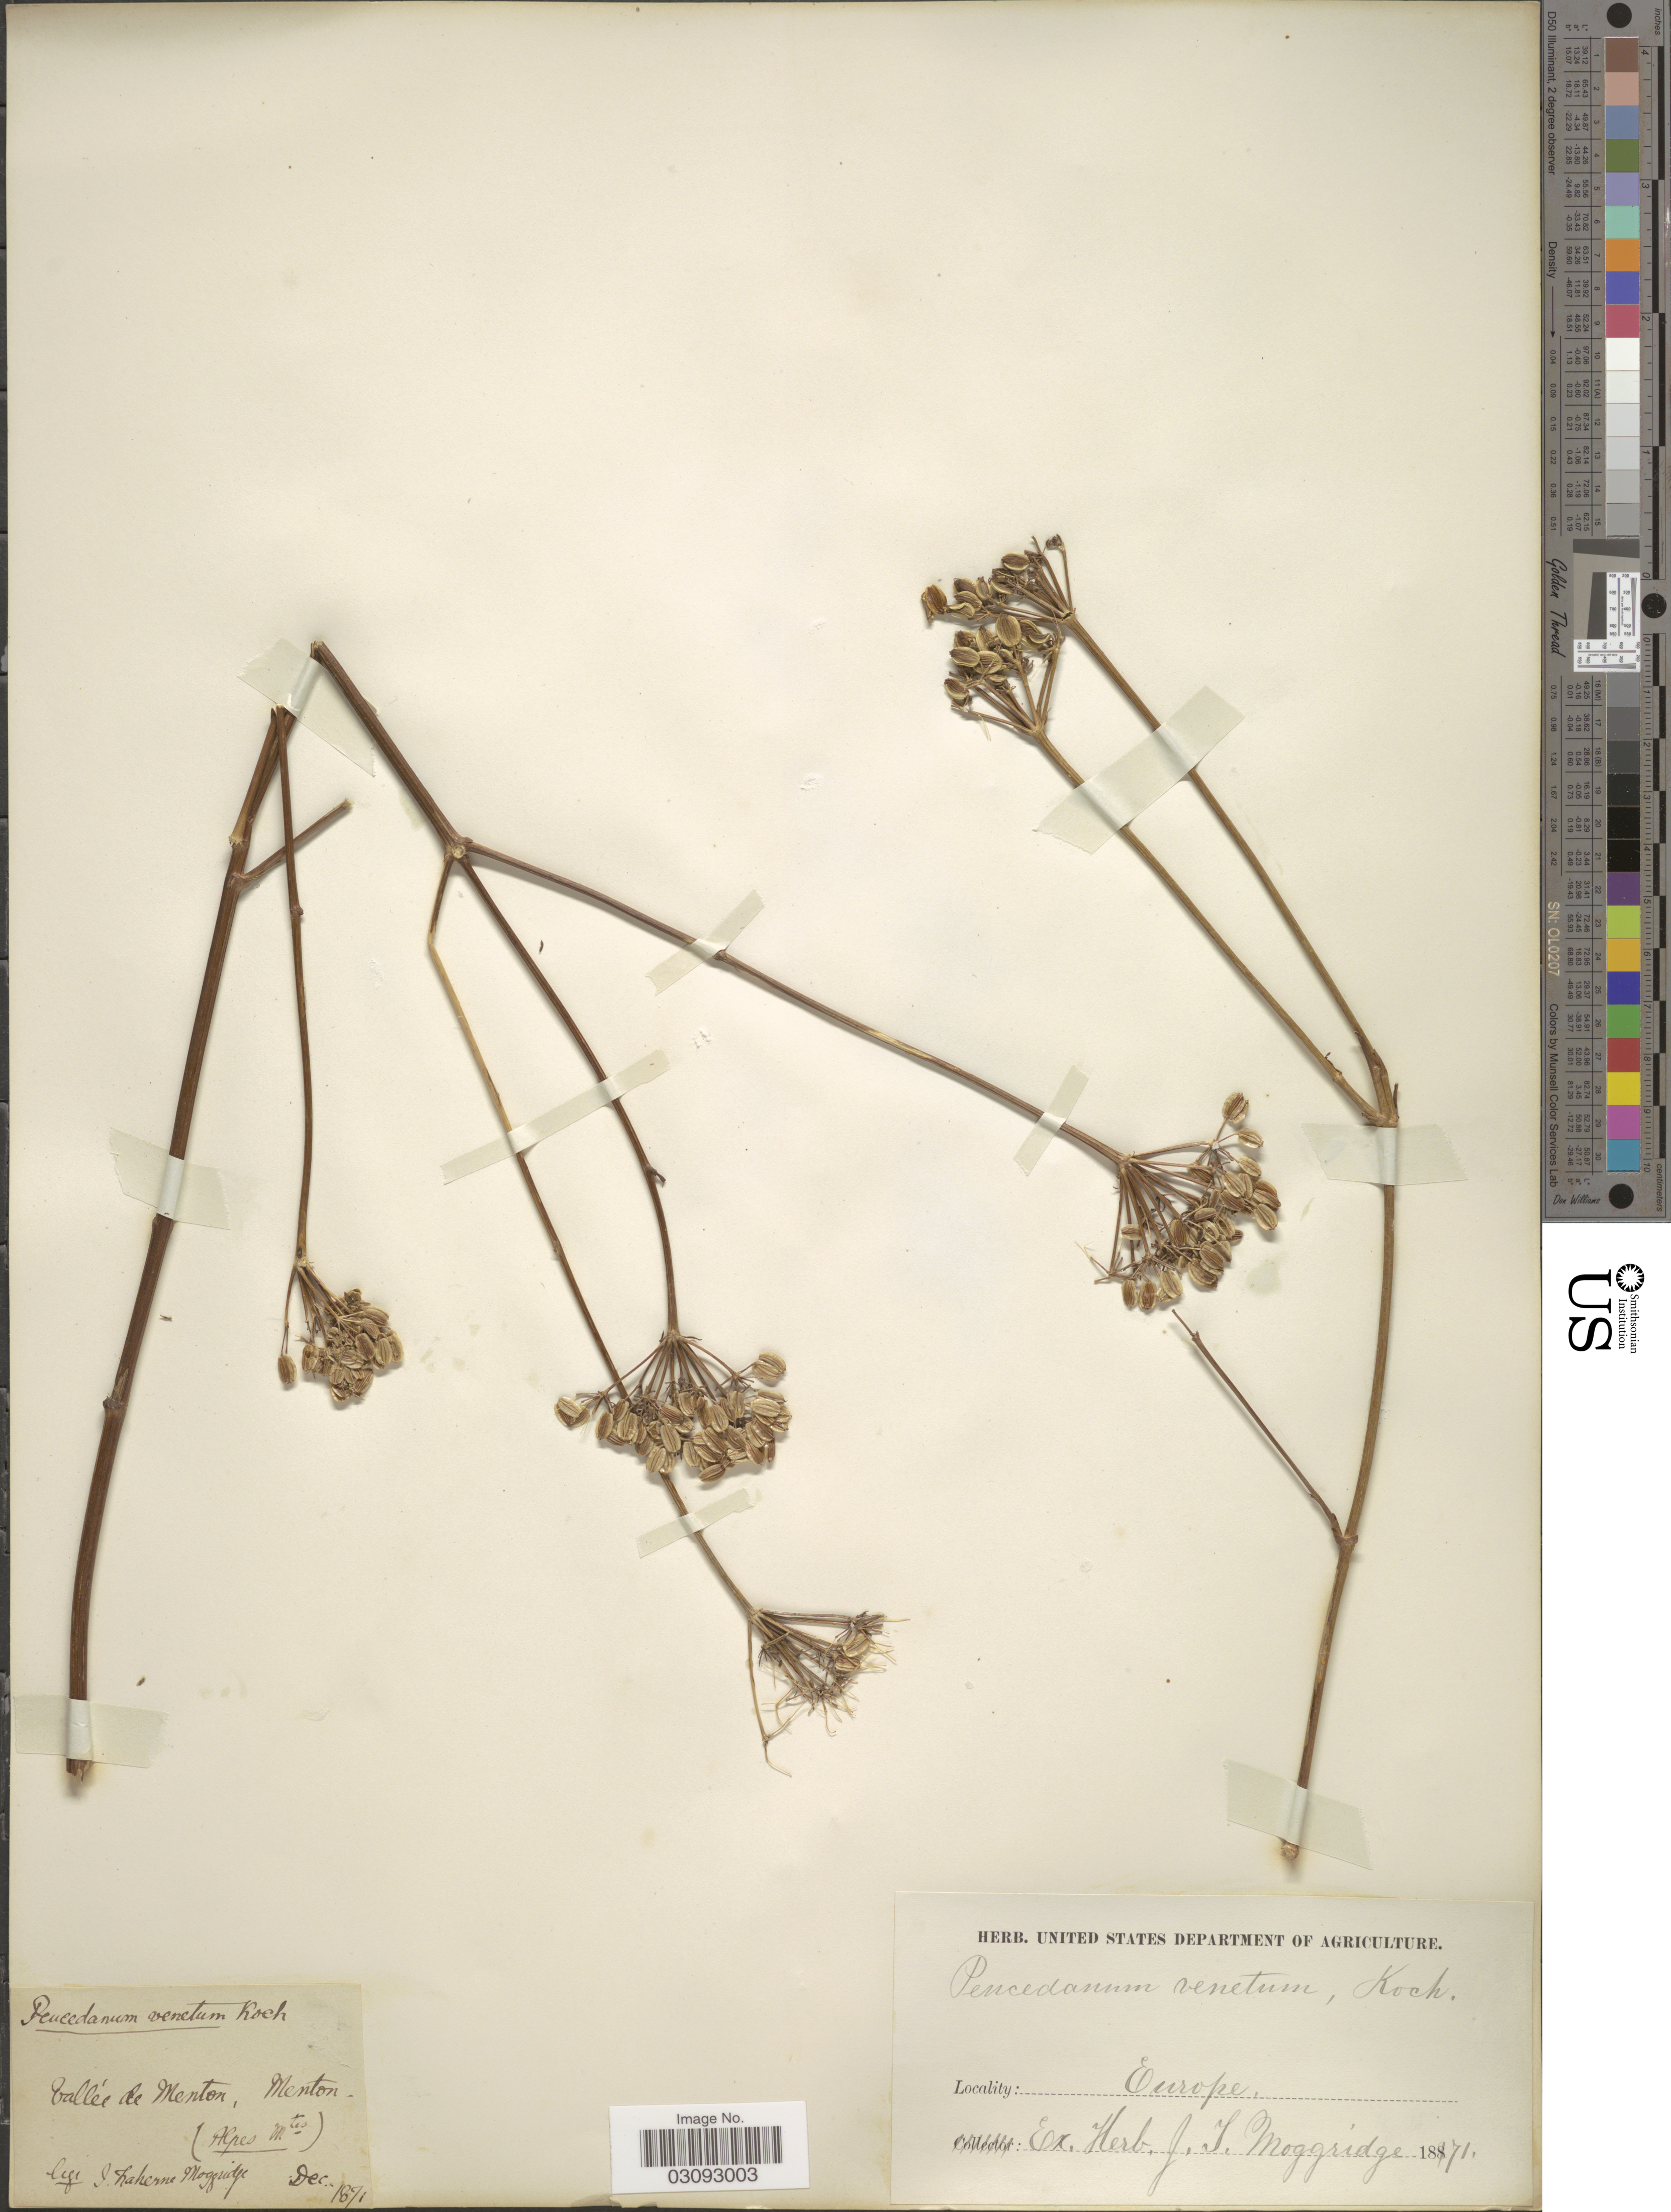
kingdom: Plantae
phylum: Tracheophyta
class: Magnoliopsida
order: Apiales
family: Apiaceae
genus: Peucedanum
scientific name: Peucedanum venetum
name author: W.D.J. Koch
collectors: J. T. Moggridge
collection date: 1871-12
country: France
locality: Vallée de Menton, Europe.